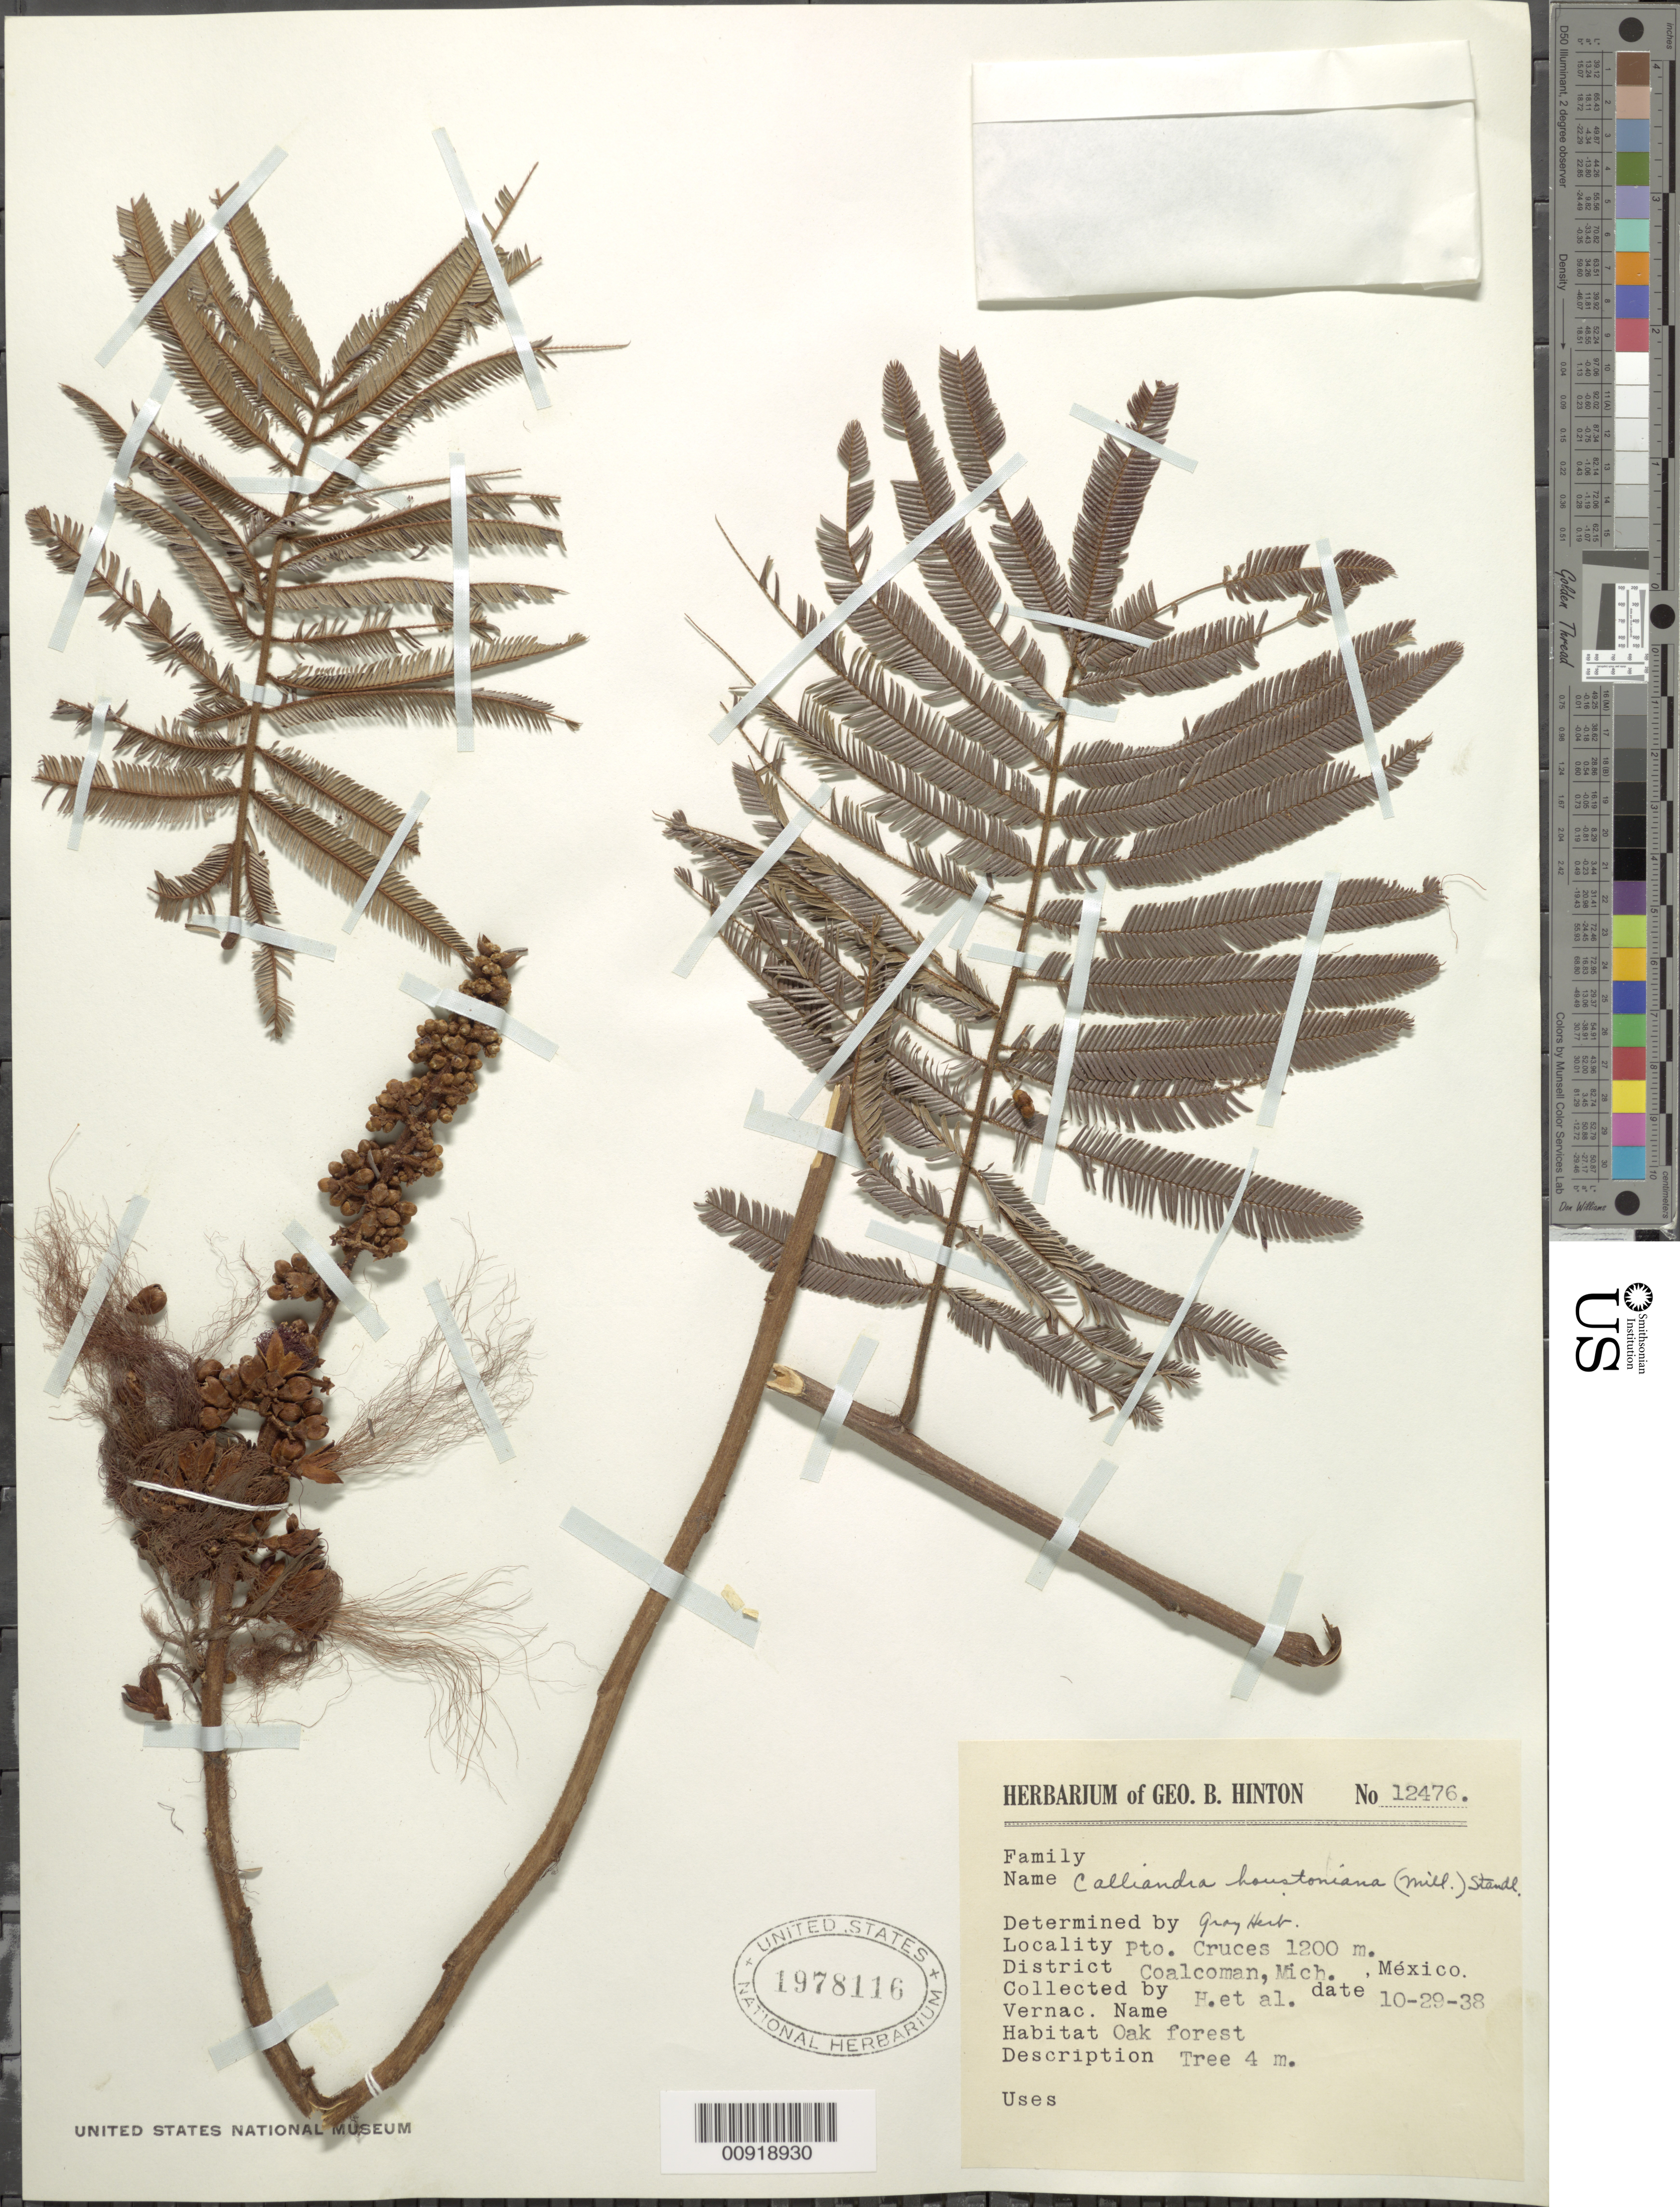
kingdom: Plantae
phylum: Tracheophyta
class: Magnoliopsida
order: Fabales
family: Fabaceae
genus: Calliandra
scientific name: Calliandra houstoniana var. houstoniana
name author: (Mill.) Standl.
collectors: G. B. Hinton & et al.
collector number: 12476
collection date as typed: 29 Oct 1938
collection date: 1938-10-29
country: Mexico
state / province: Michoacán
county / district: Coalcomán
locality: Pto. Cruces, District Coalcomán, Michoacán.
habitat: Oak forest.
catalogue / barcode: US 1978116